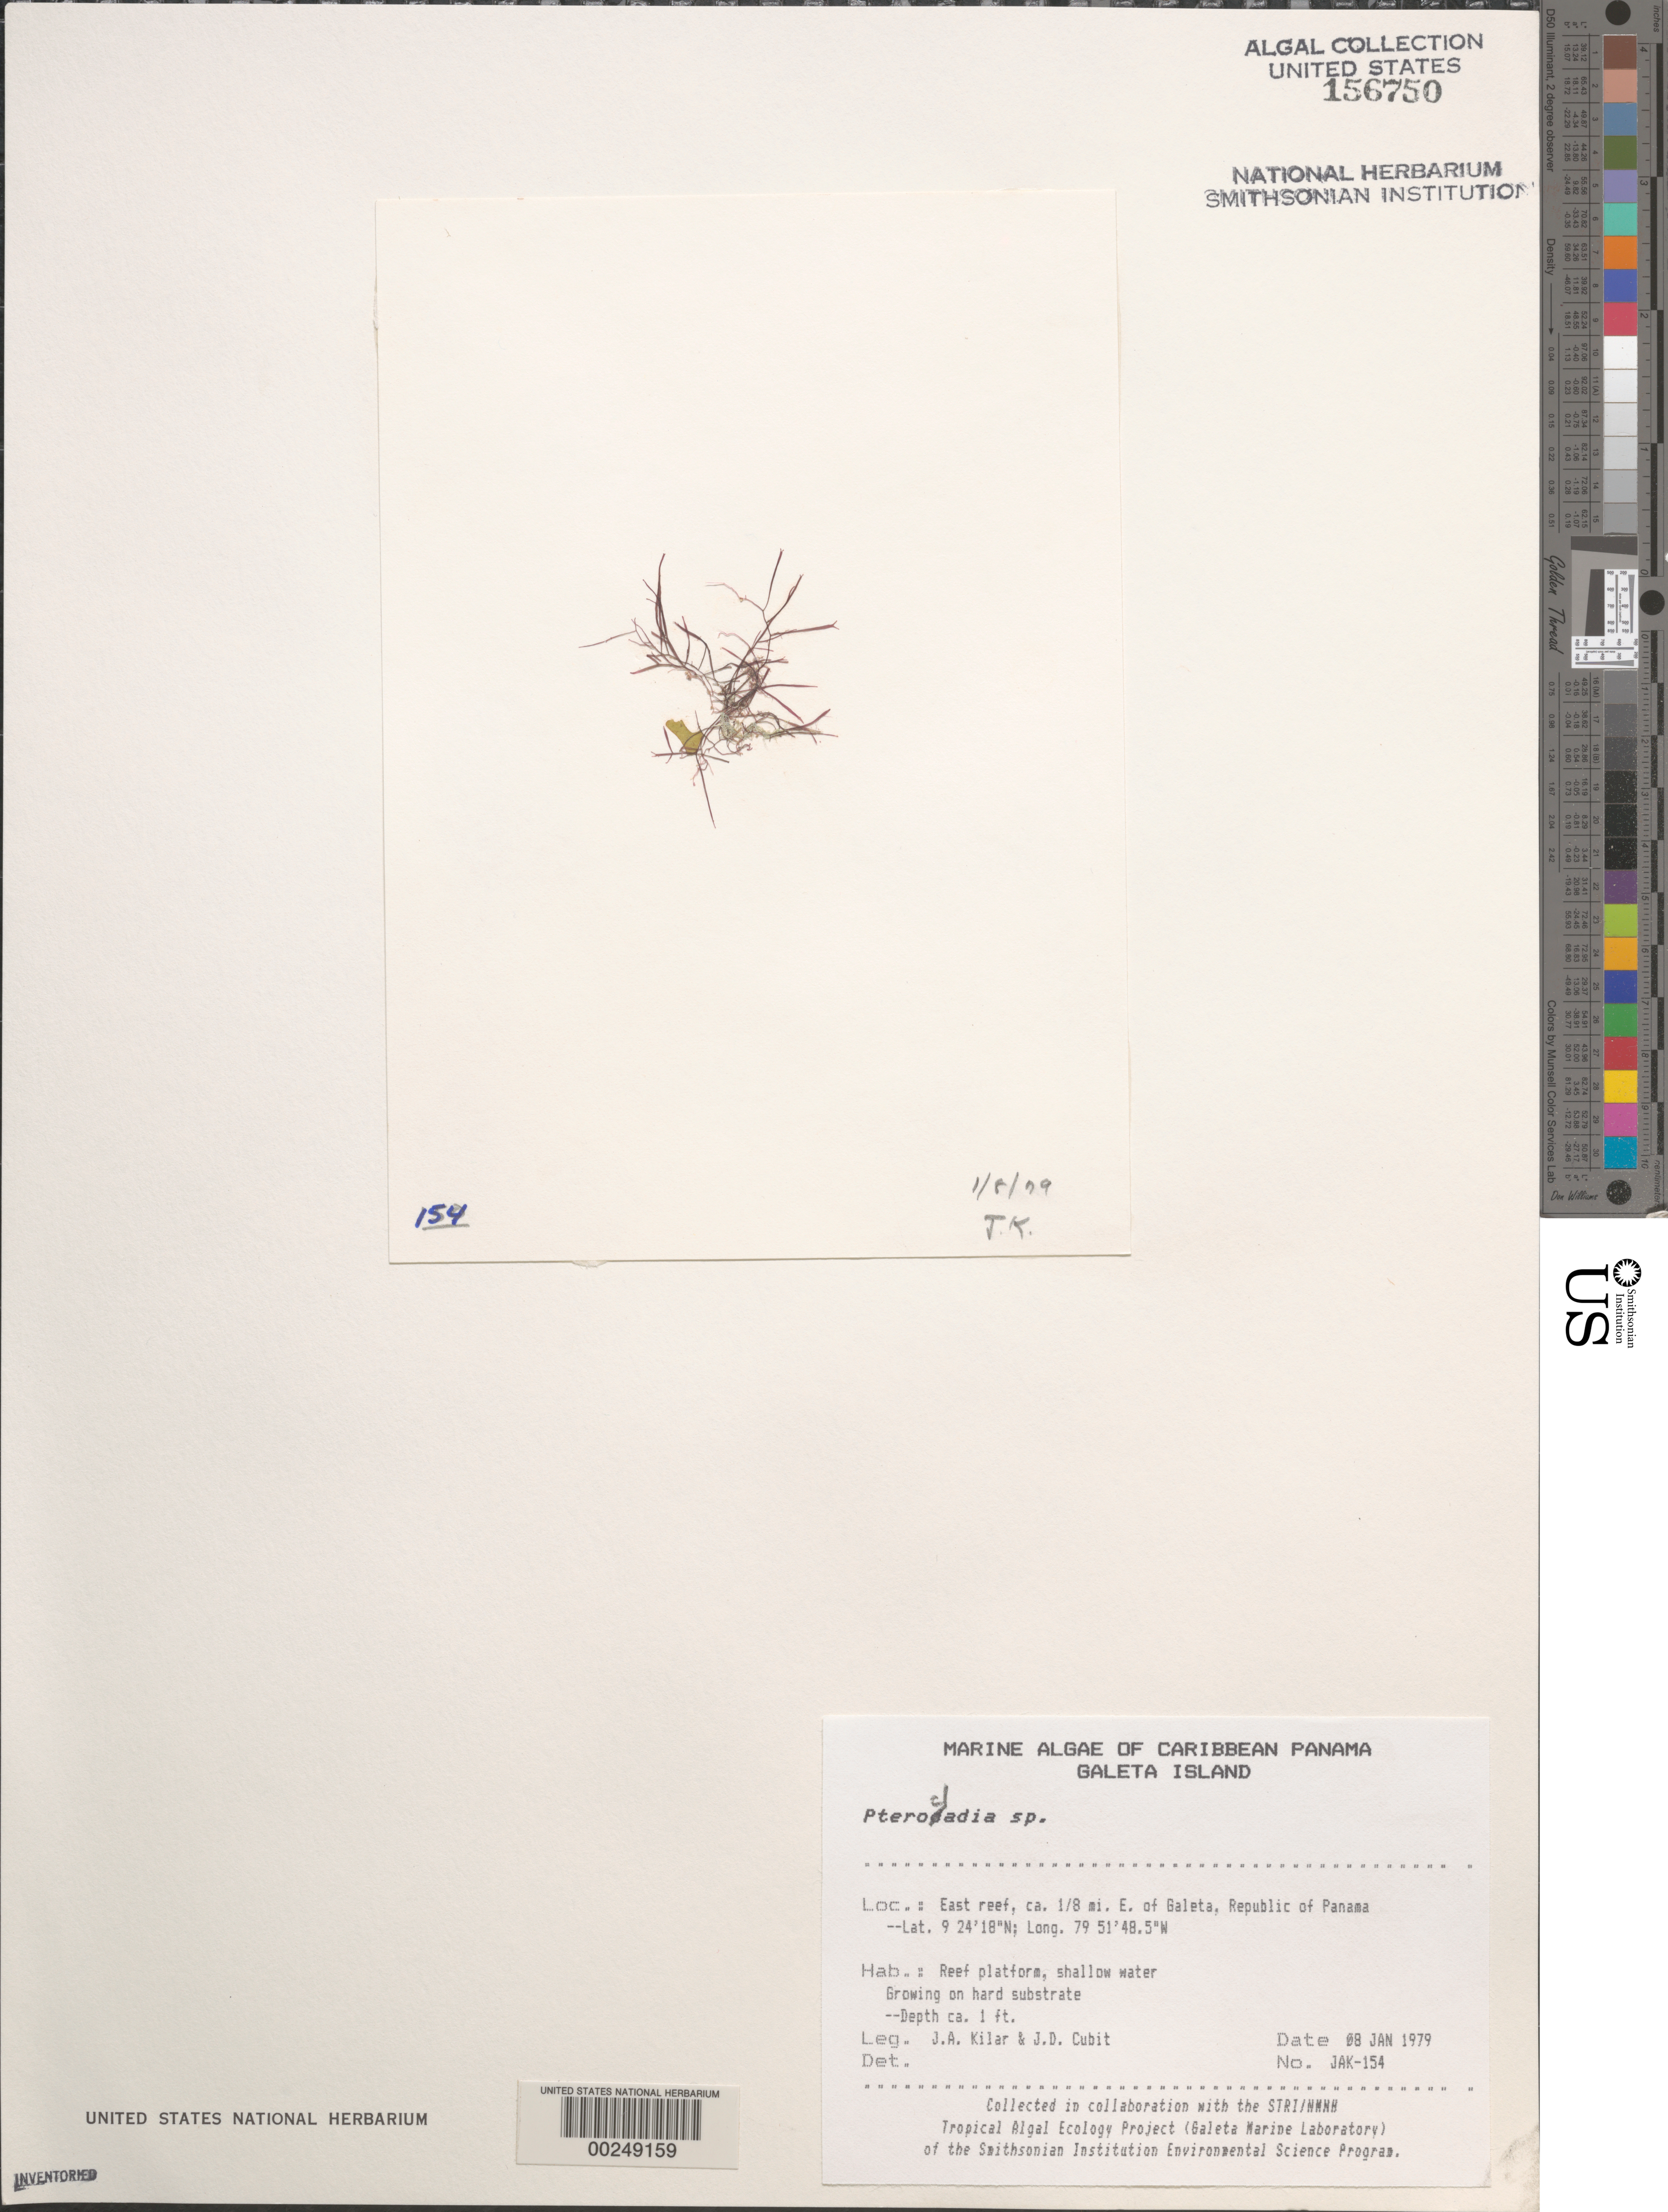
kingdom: Plantae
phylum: Rhodophyta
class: Florideophyceae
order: Gelidiales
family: Pterocladiaceae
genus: Pterocladia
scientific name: Pterocladia sp.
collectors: J. A. Kilar & J. Cubit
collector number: JAK-154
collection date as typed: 08 Jan 1979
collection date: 1979-01-08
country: Panama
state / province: Colón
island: Galeta Island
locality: East Reef ca. 1/8th mile east of Galeta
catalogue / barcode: US 156750